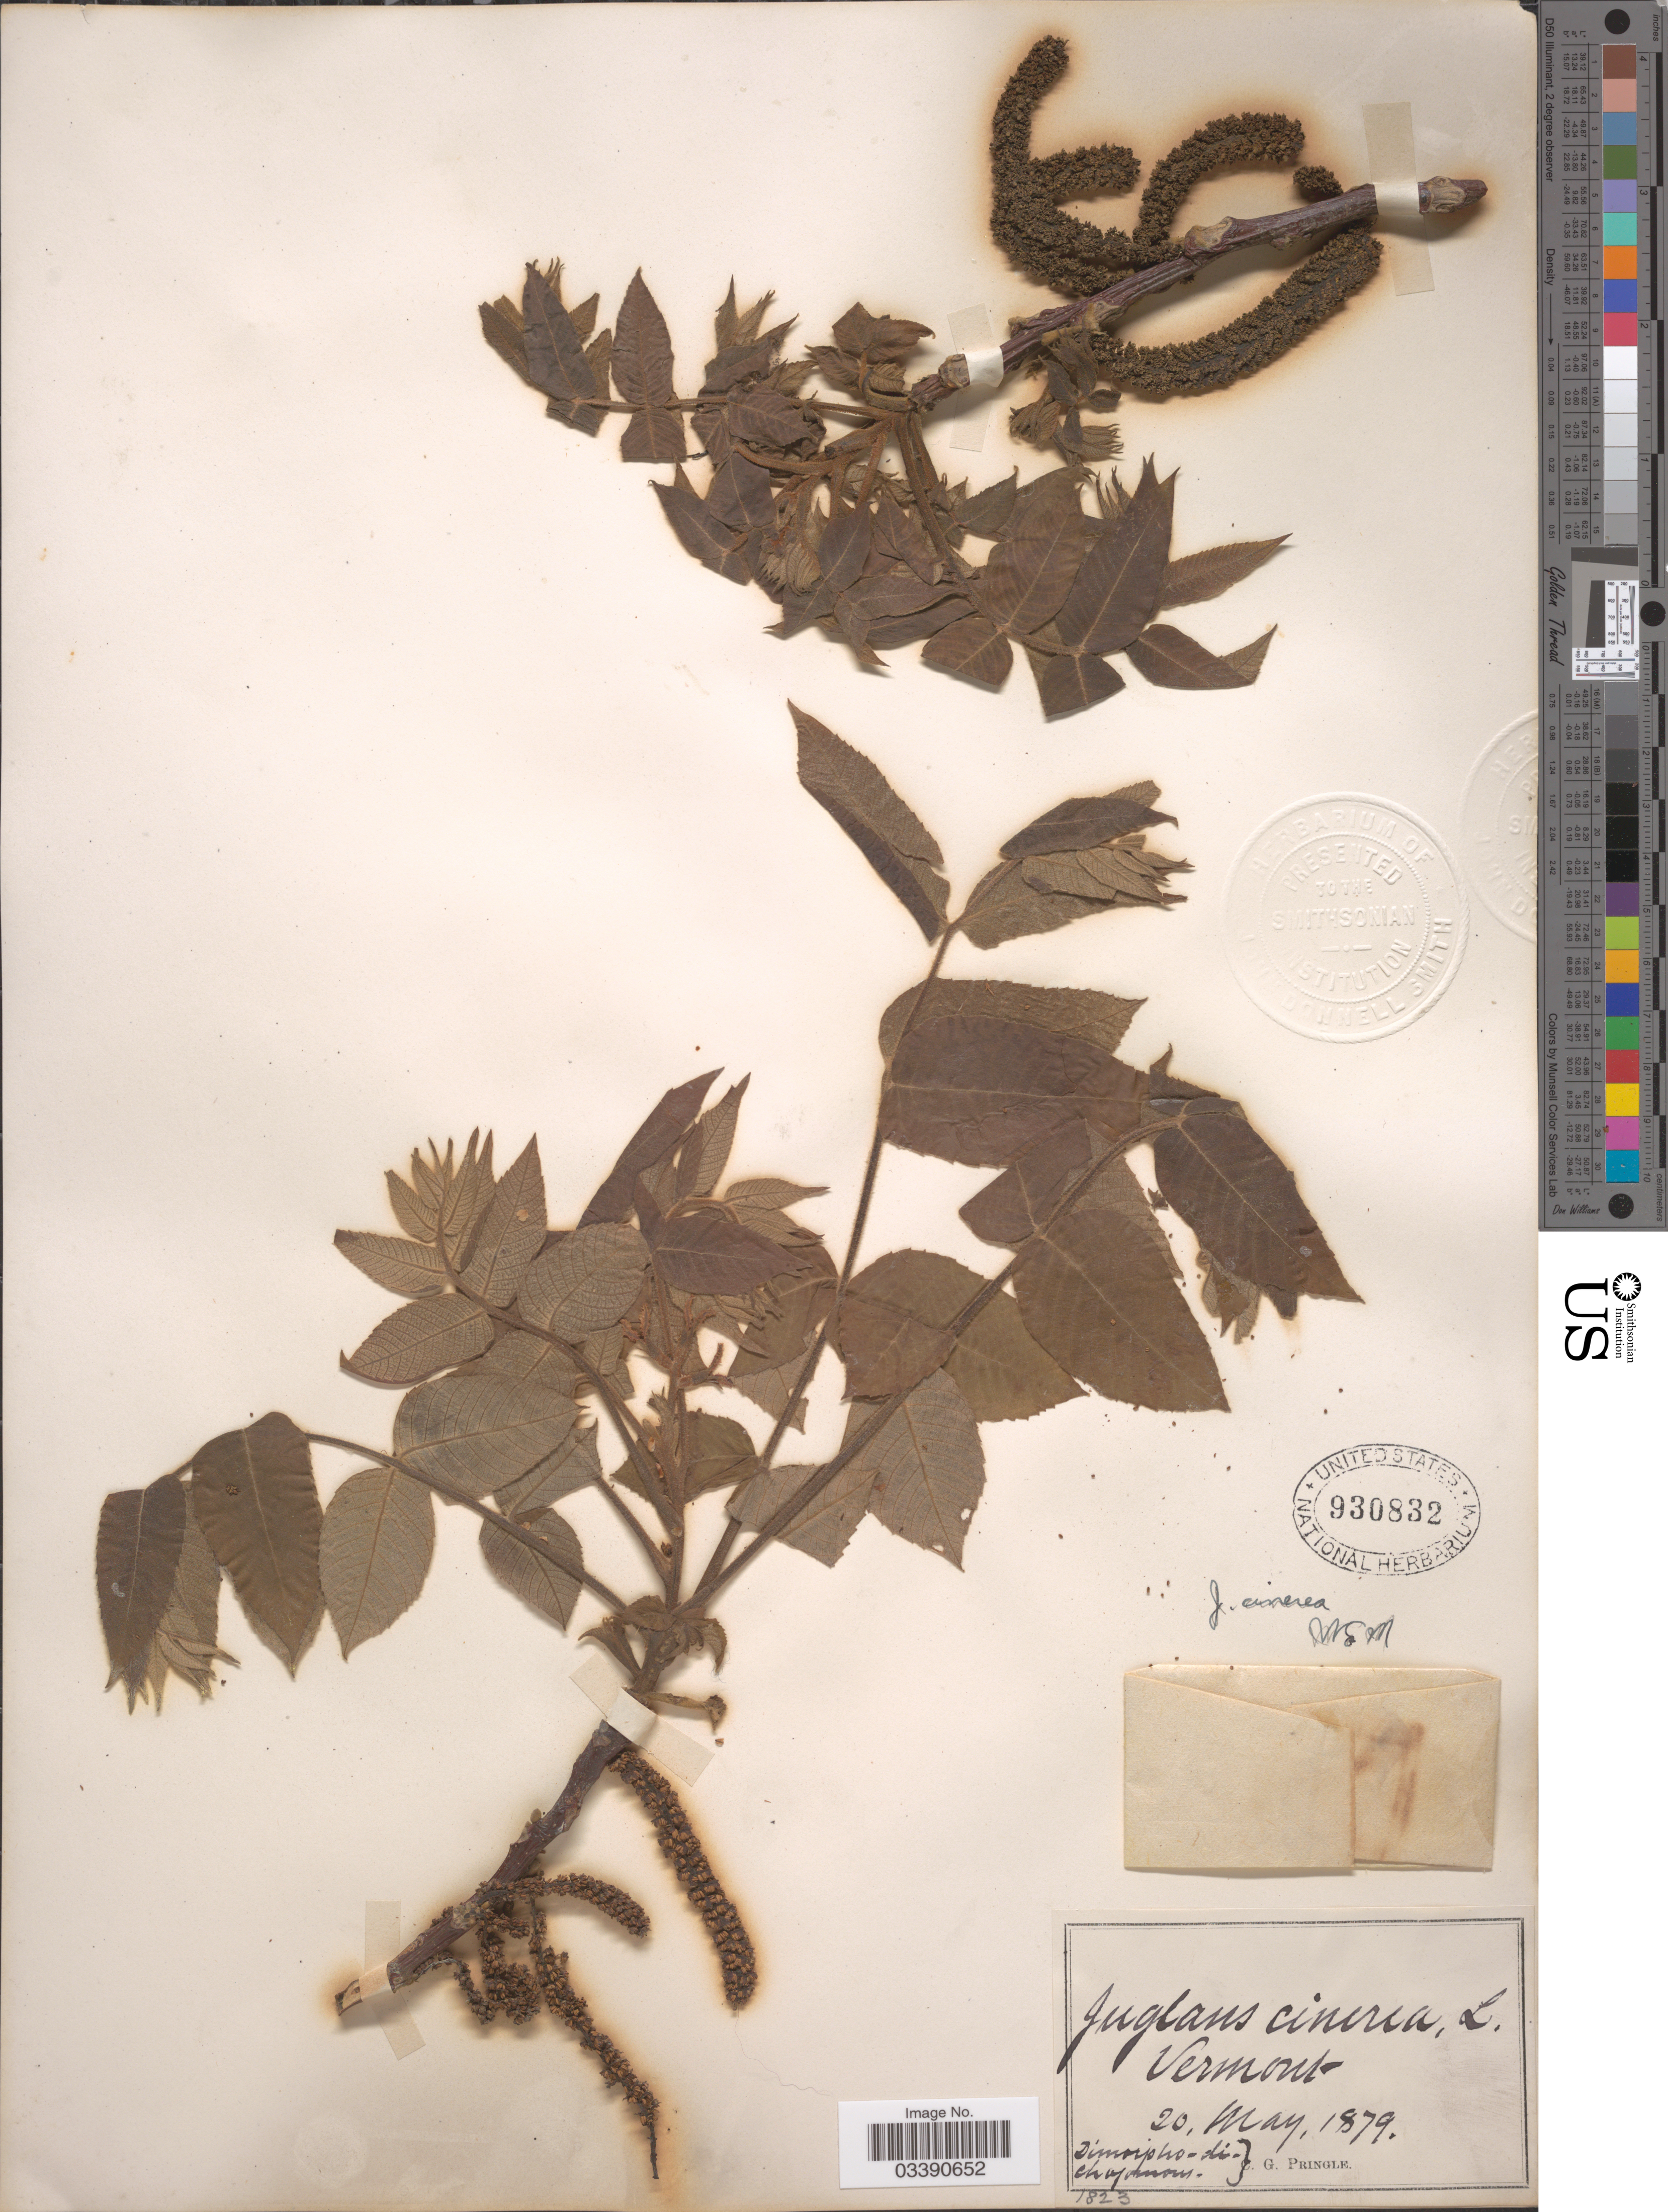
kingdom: Plantae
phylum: Tracheophyta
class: Magnoliopsida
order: Fagales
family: Juglandaceae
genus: Juglans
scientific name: Juglans cinerea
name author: L.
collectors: C. G. Pringle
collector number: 1823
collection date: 1879-05-20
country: United States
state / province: Vermont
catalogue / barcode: US 930832